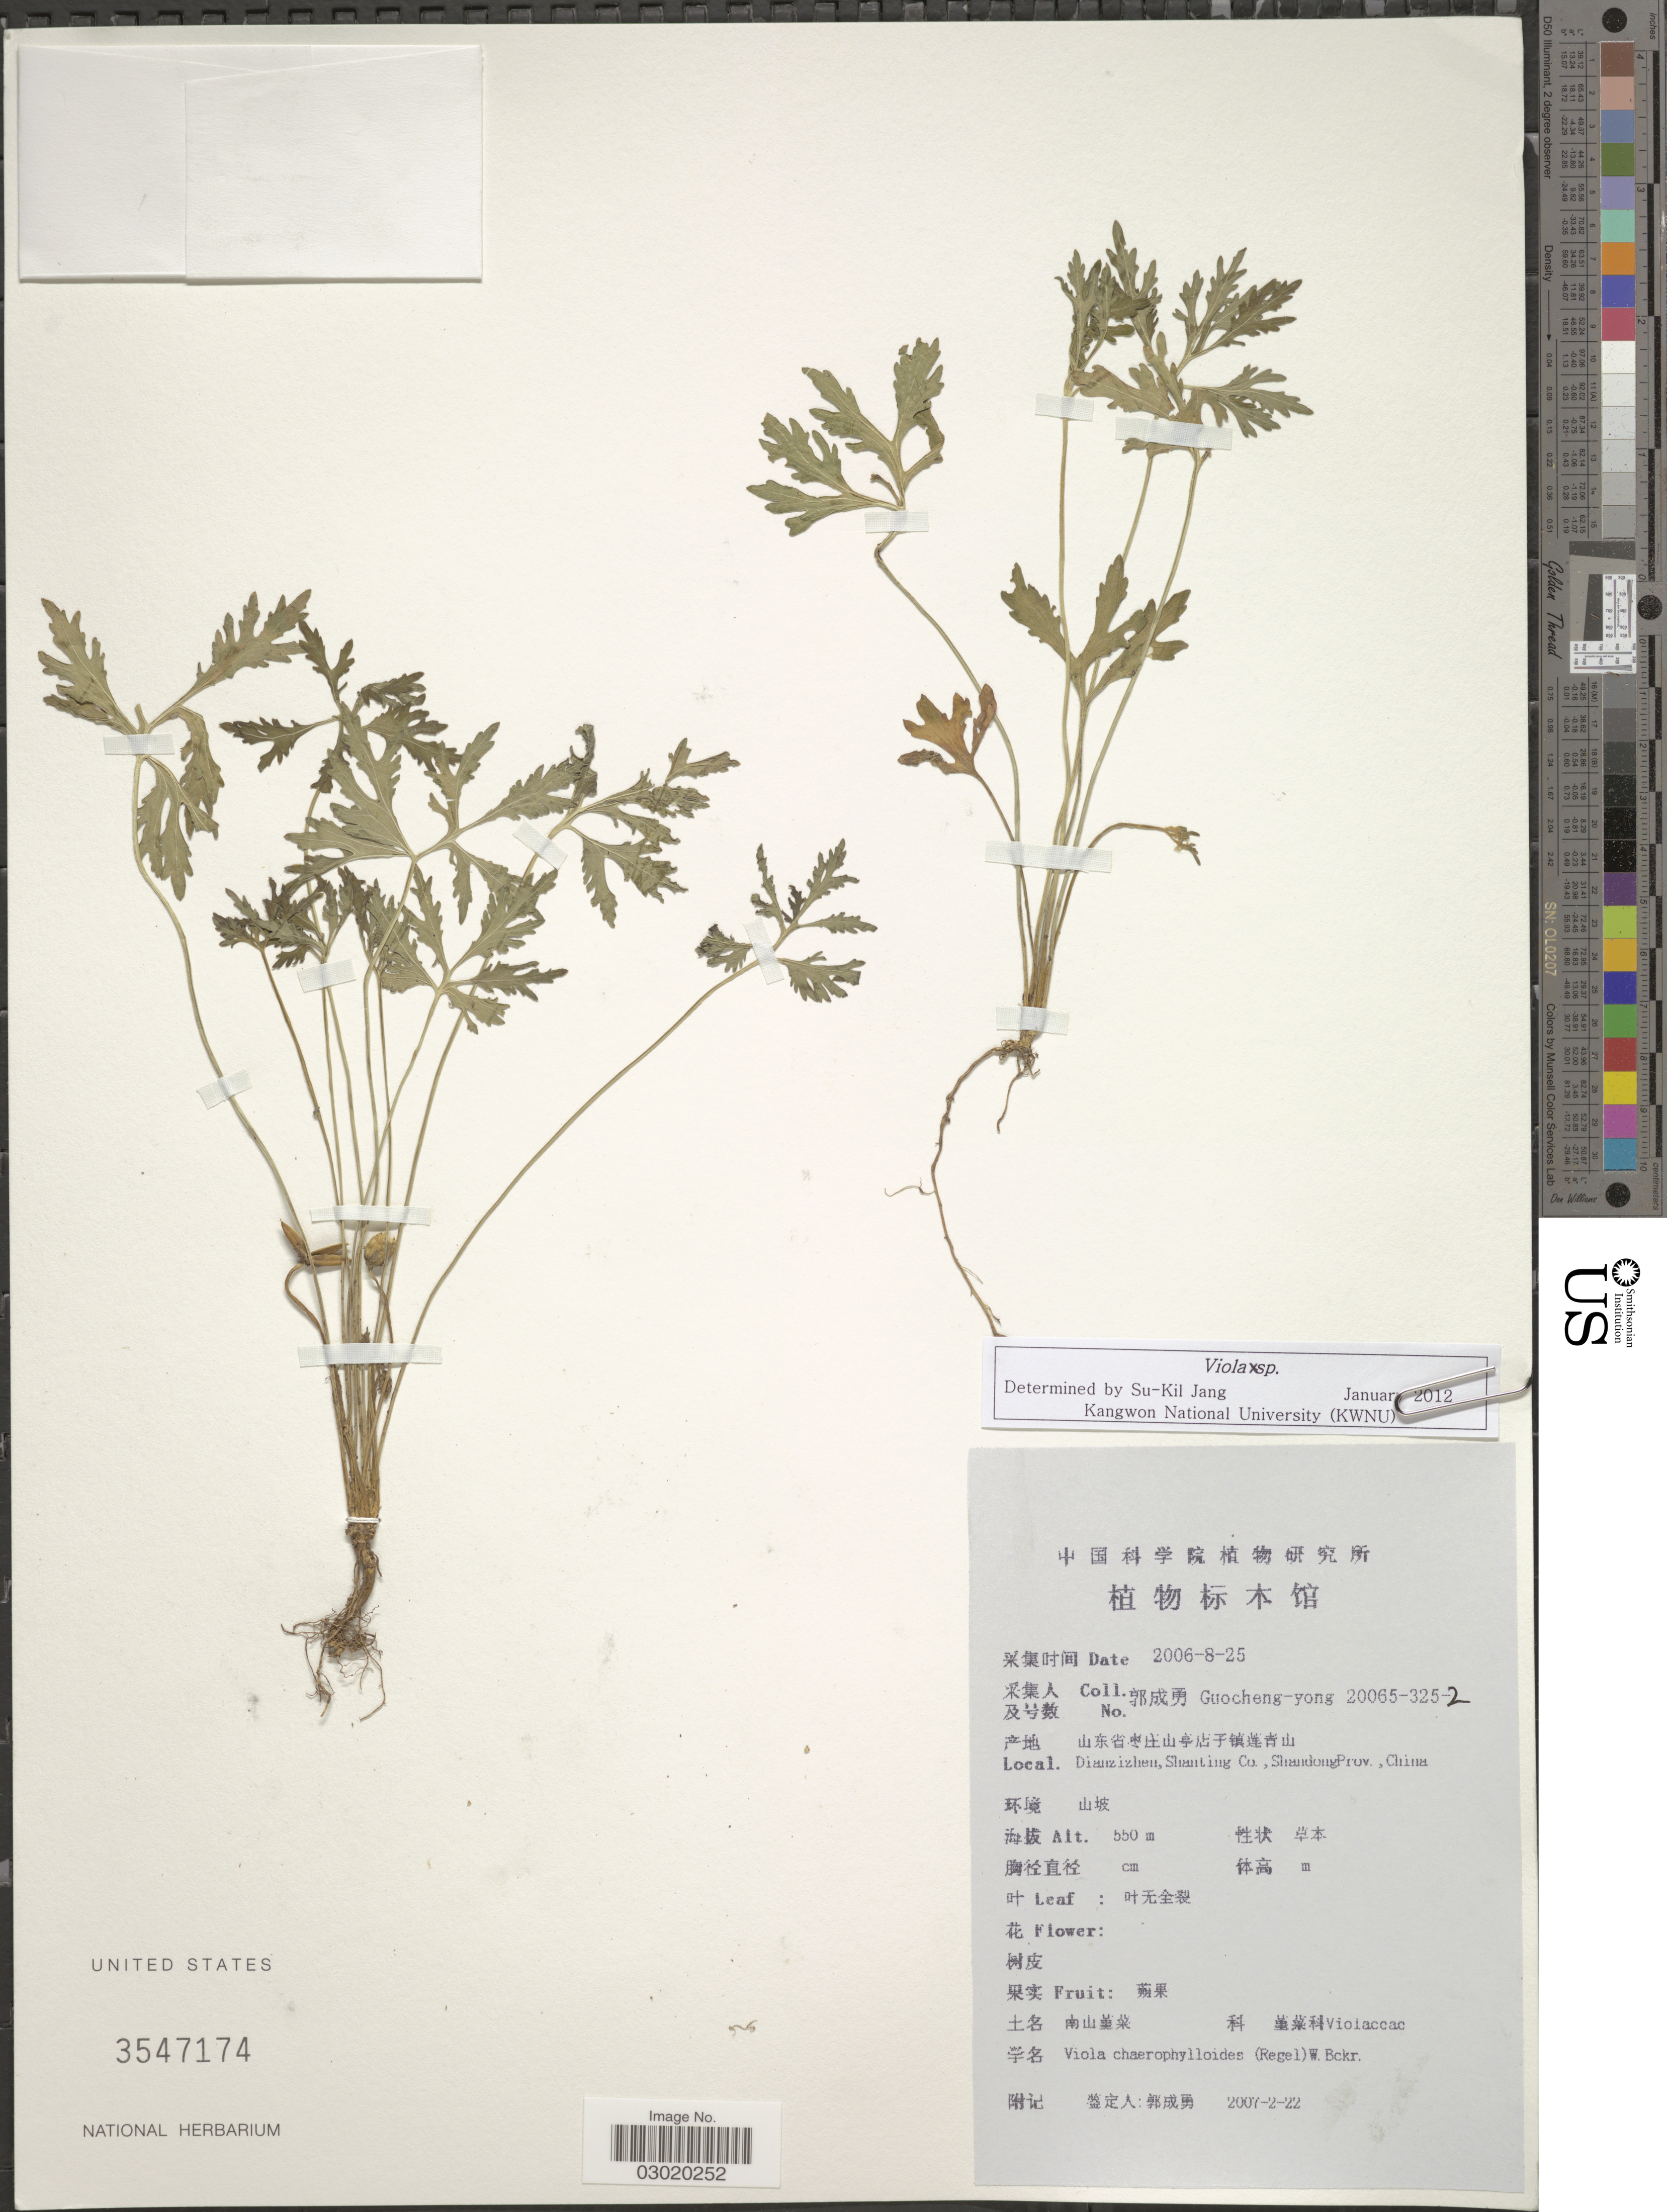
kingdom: Plantae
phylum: Tracheophyta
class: Magnoliopsida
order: Malpighiales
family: Violaceae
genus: Viola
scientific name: Viola sp.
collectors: Guo cheng-yong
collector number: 20065-325-2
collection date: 2006-08-25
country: China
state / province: Shandong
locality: Dianzizhen, Shanting Co., Shandong Prov., China.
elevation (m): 550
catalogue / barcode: US 3547174